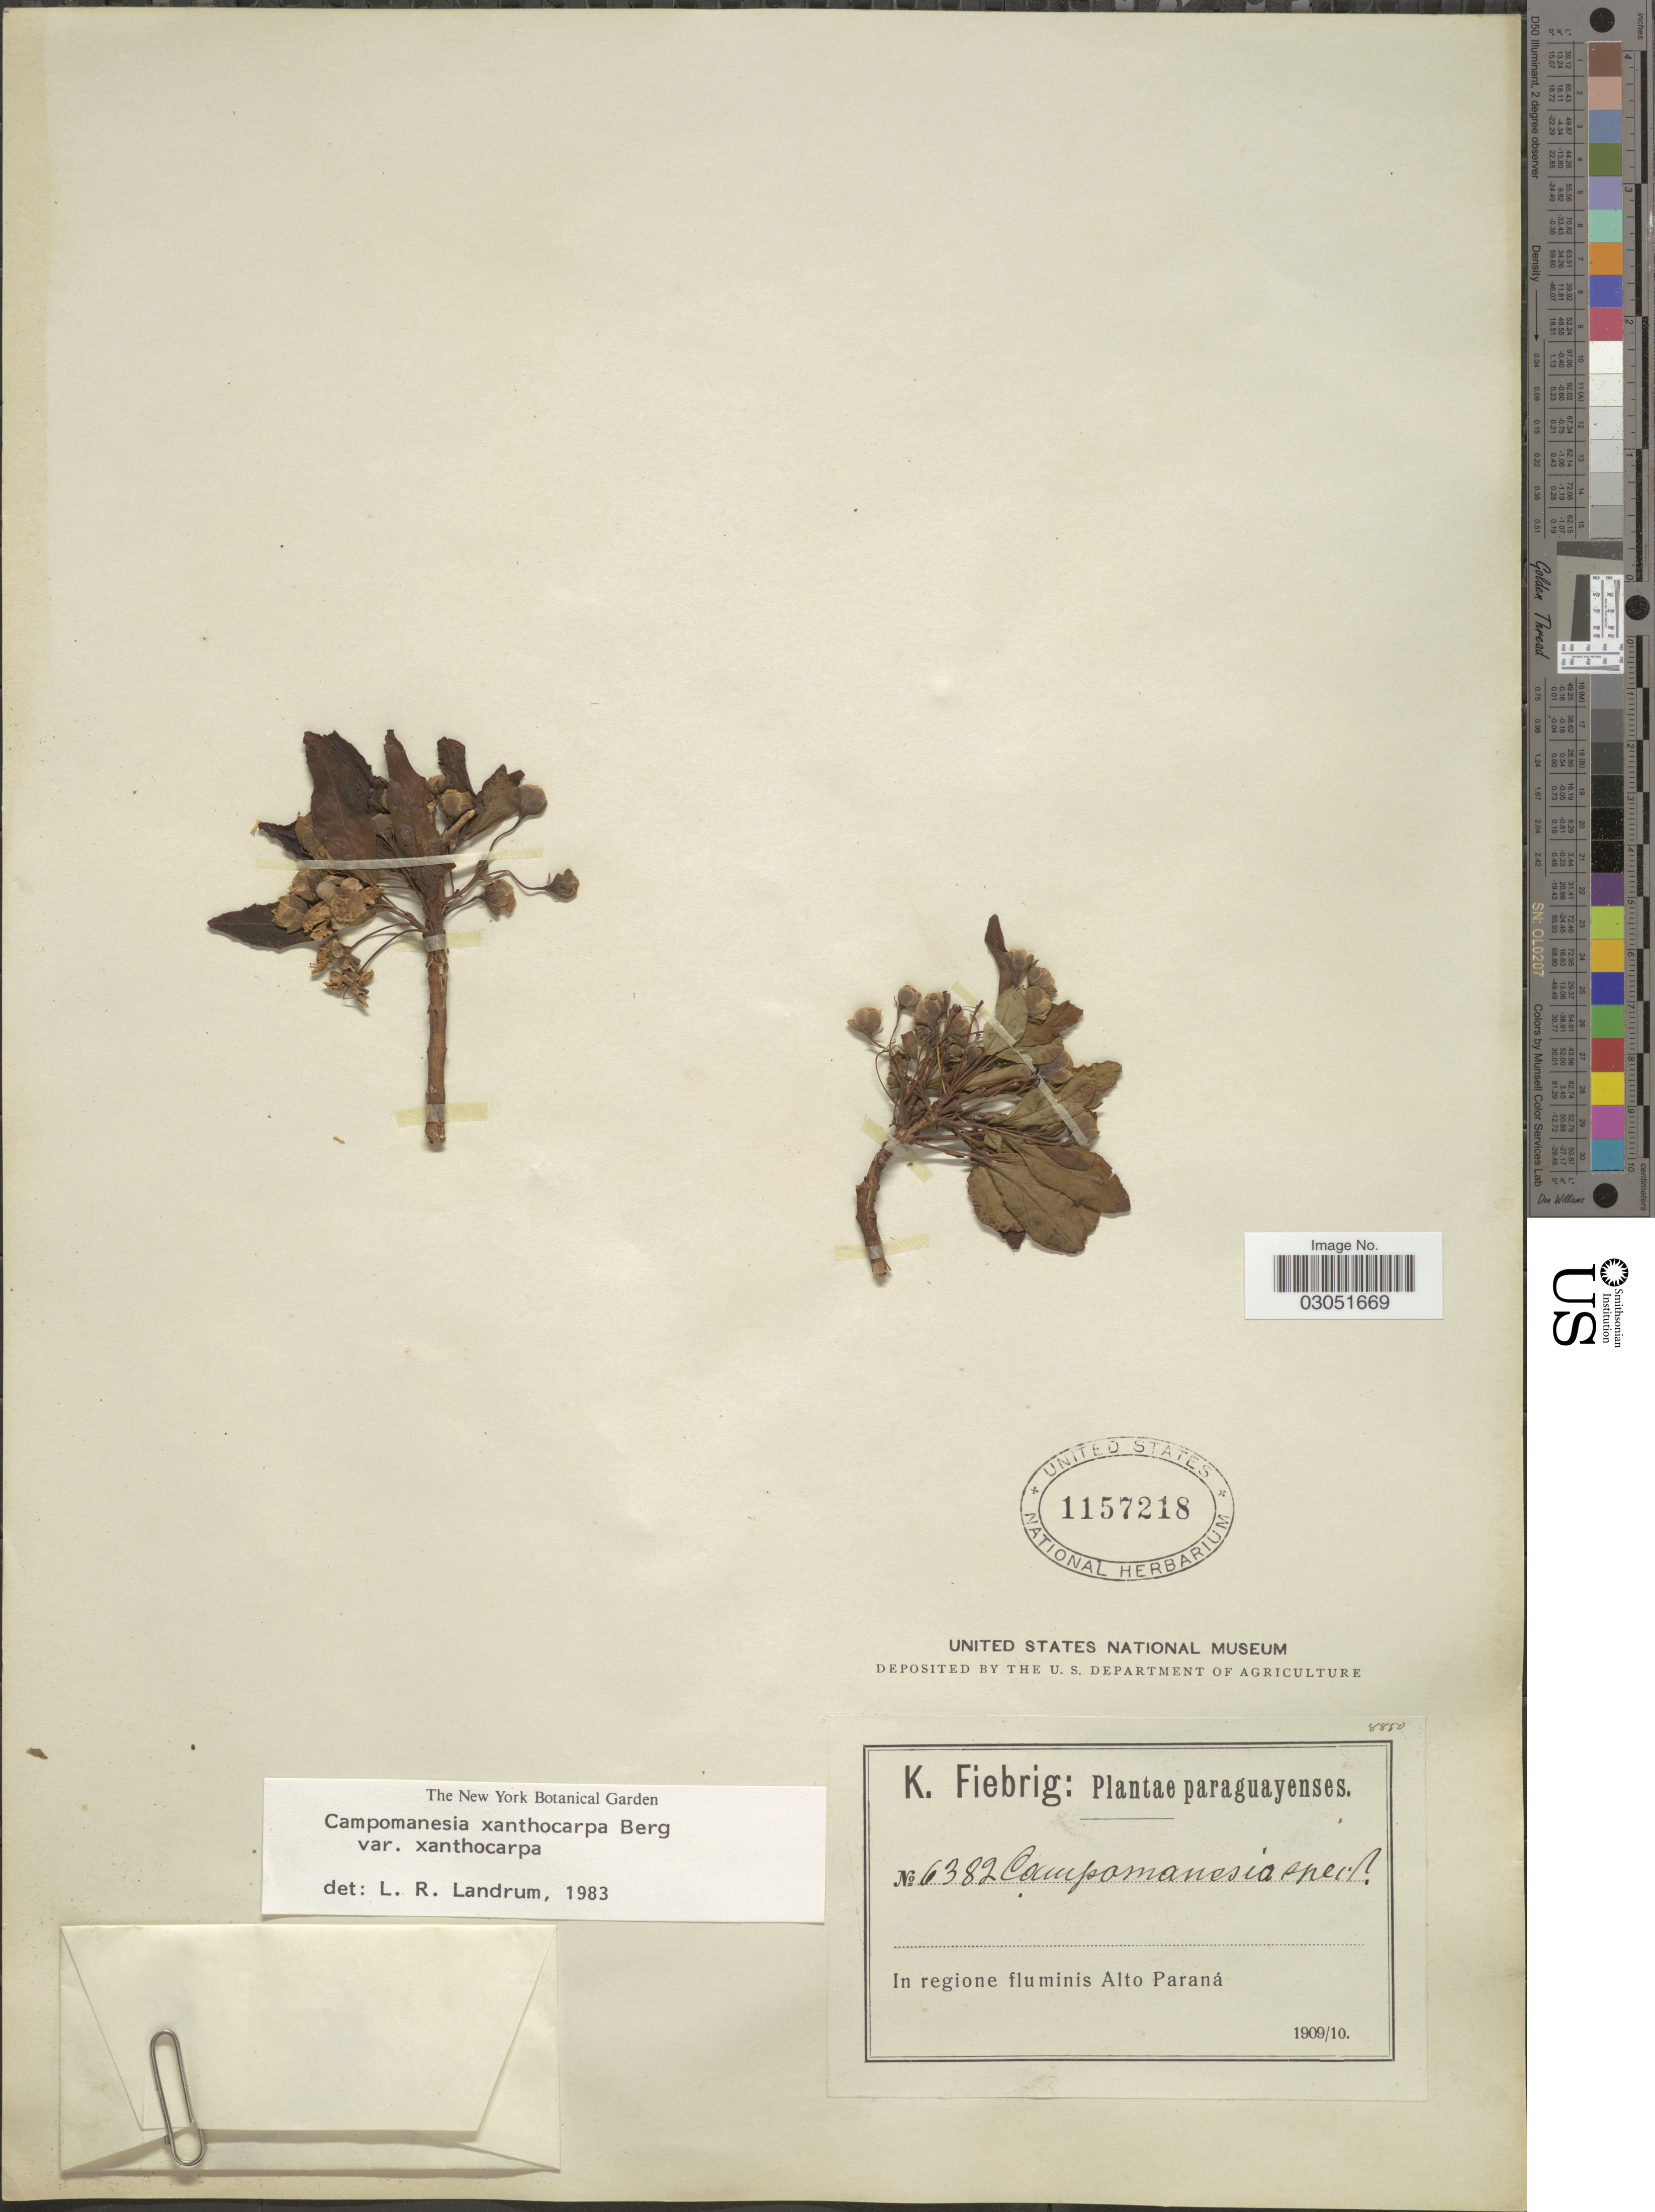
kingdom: Plantae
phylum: Tracheophyta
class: Magnoliopsida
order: Myrtales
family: Myrtaceae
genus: Campomanesia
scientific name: Campomanesia xanthocarpa var. xanthocarpa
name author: (Mart.) O. Berg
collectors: K. Fiebrig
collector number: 6382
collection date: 1909/1910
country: Paraguay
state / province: Alto Parana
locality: In regione fluminis Alto Paraná.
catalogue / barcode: US 1157218